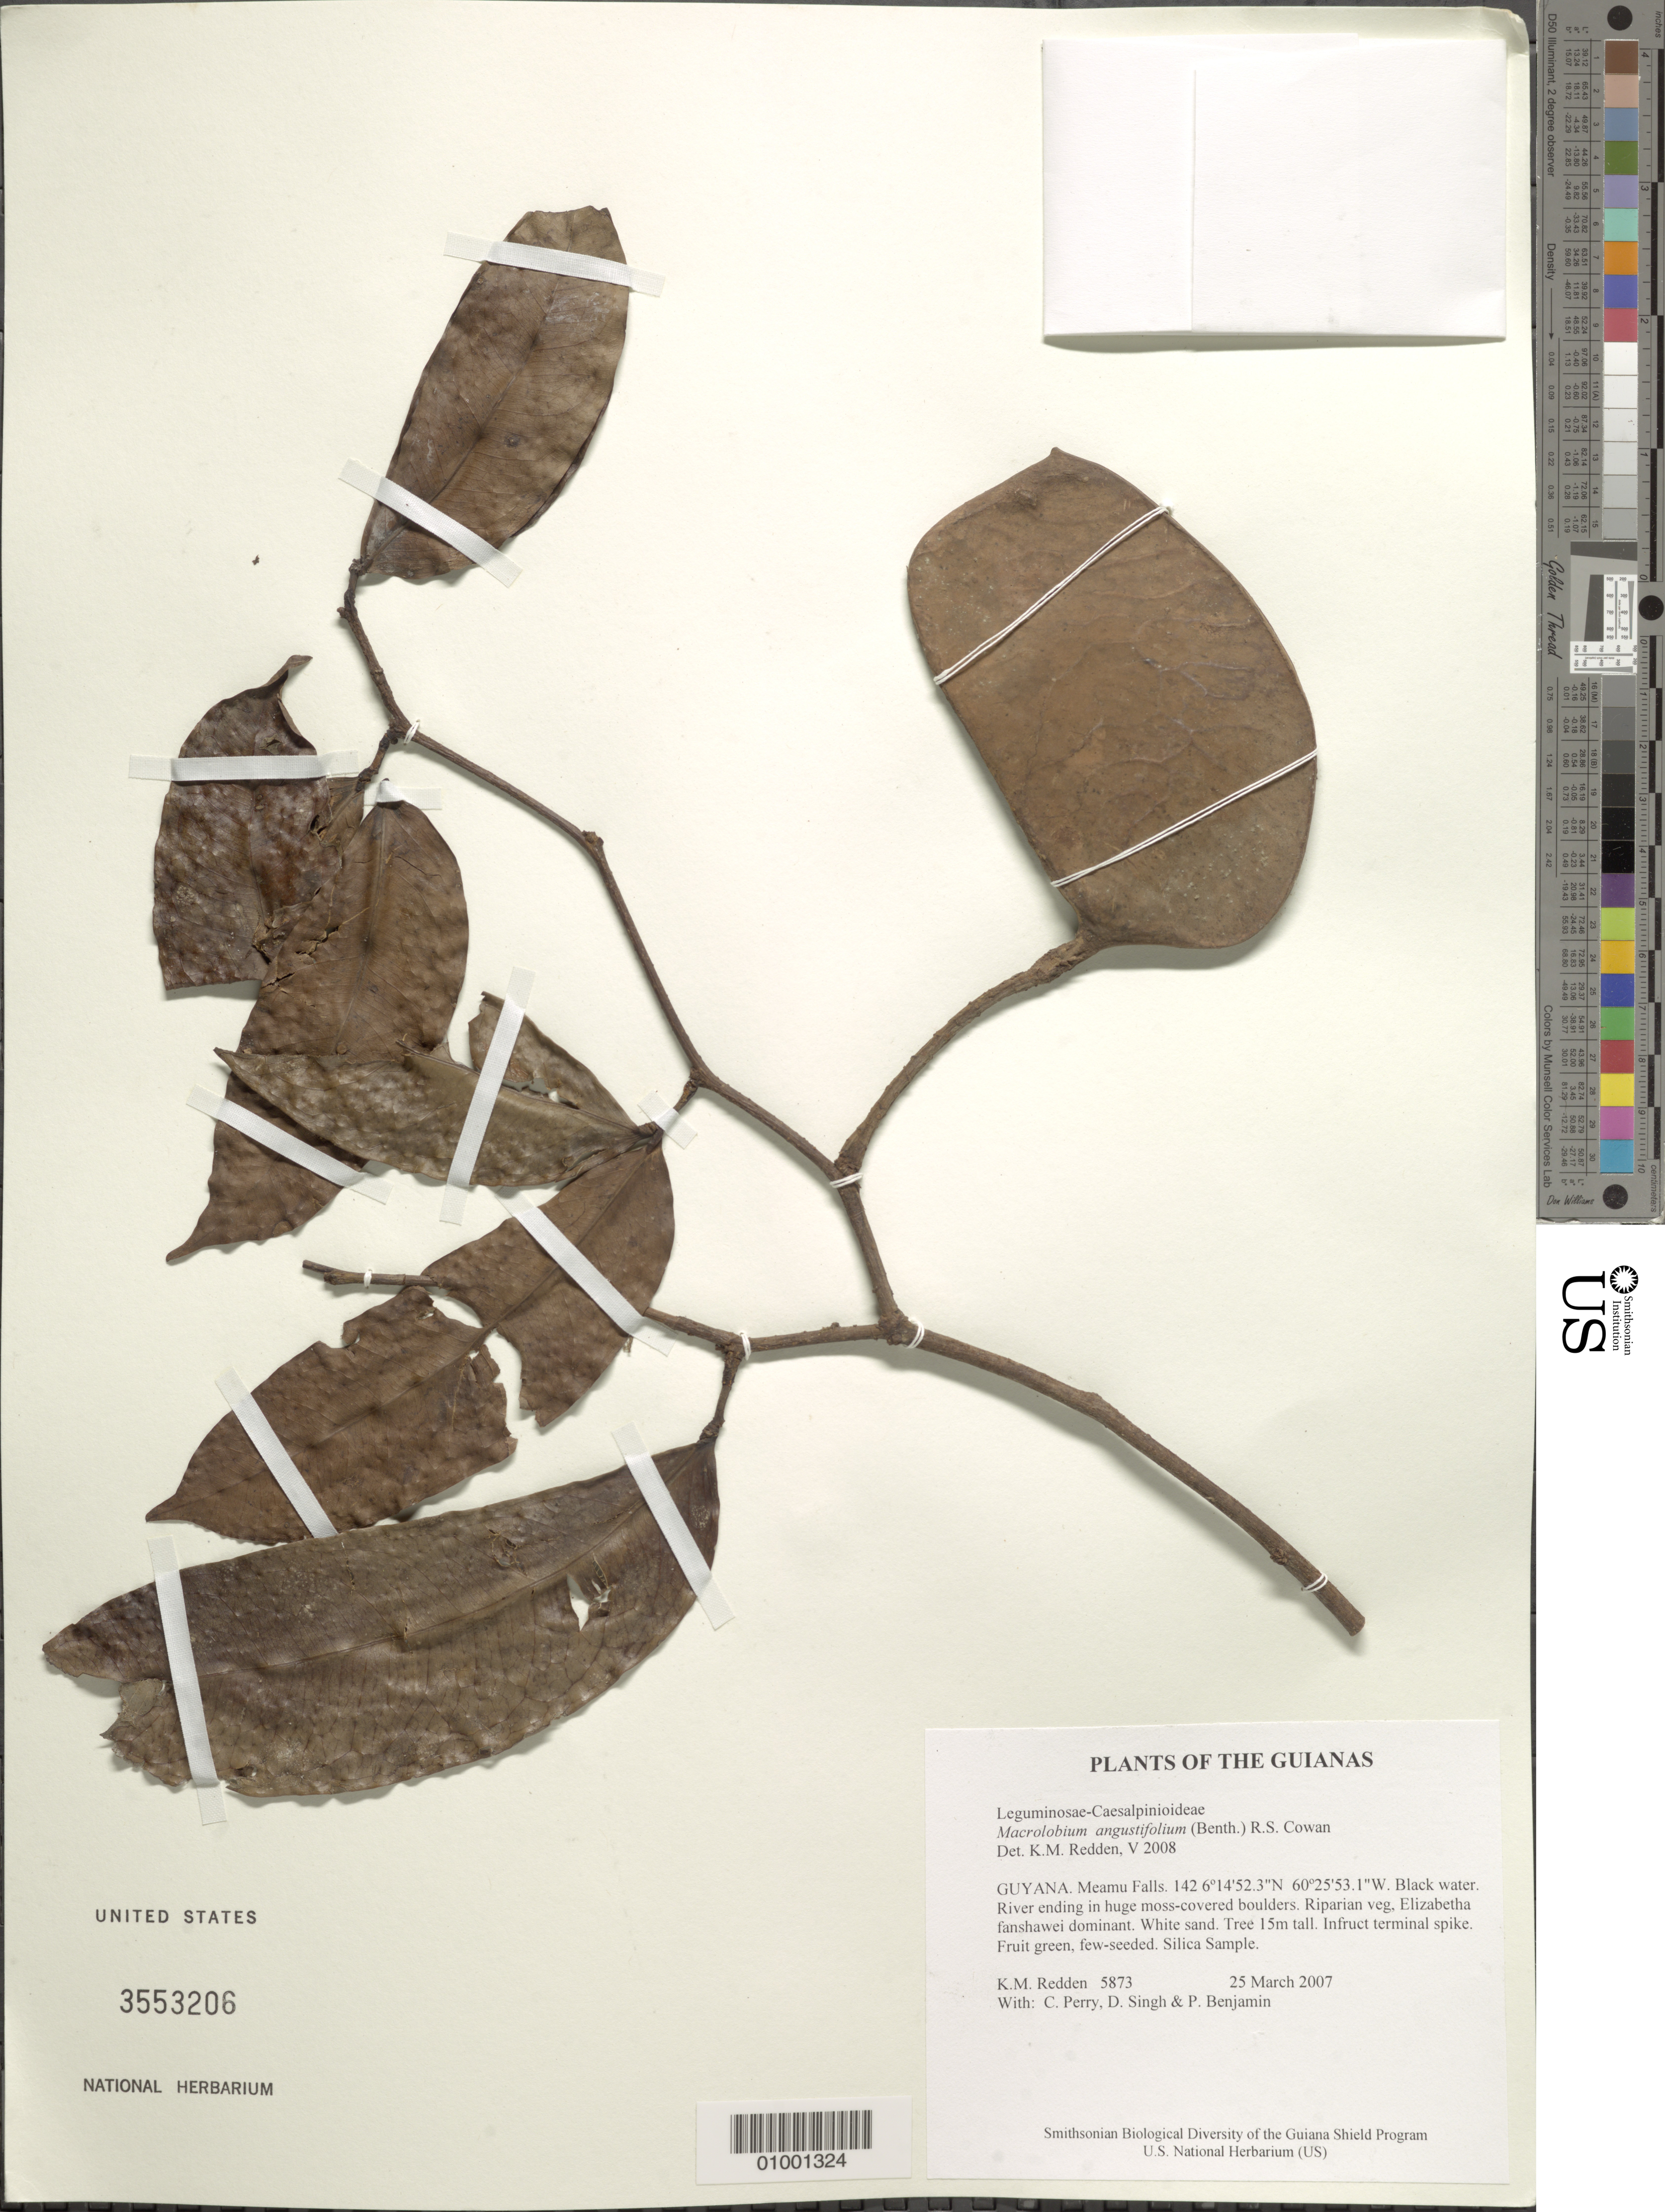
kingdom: Plantae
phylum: Tracheophyta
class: Magnoliopsida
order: Fabales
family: Fabaceae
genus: Macrolobium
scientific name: Macrolobium bifolium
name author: (Aubl.) Pers.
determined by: Trujillo, A. M.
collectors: K. M. Redden, C. Perry, D. Singh & P. Benjamin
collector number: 5873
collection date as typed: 25 March 2007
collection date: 2007-03-25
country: Guyana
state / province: Cuyuni-Mazaruni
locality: Meamu Falls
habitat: Black water. River ending in huge moss-covered boulders. Riparian veg, Elizabetha fanshawei dominant. White sand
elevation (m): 142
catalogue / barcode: US 3553206